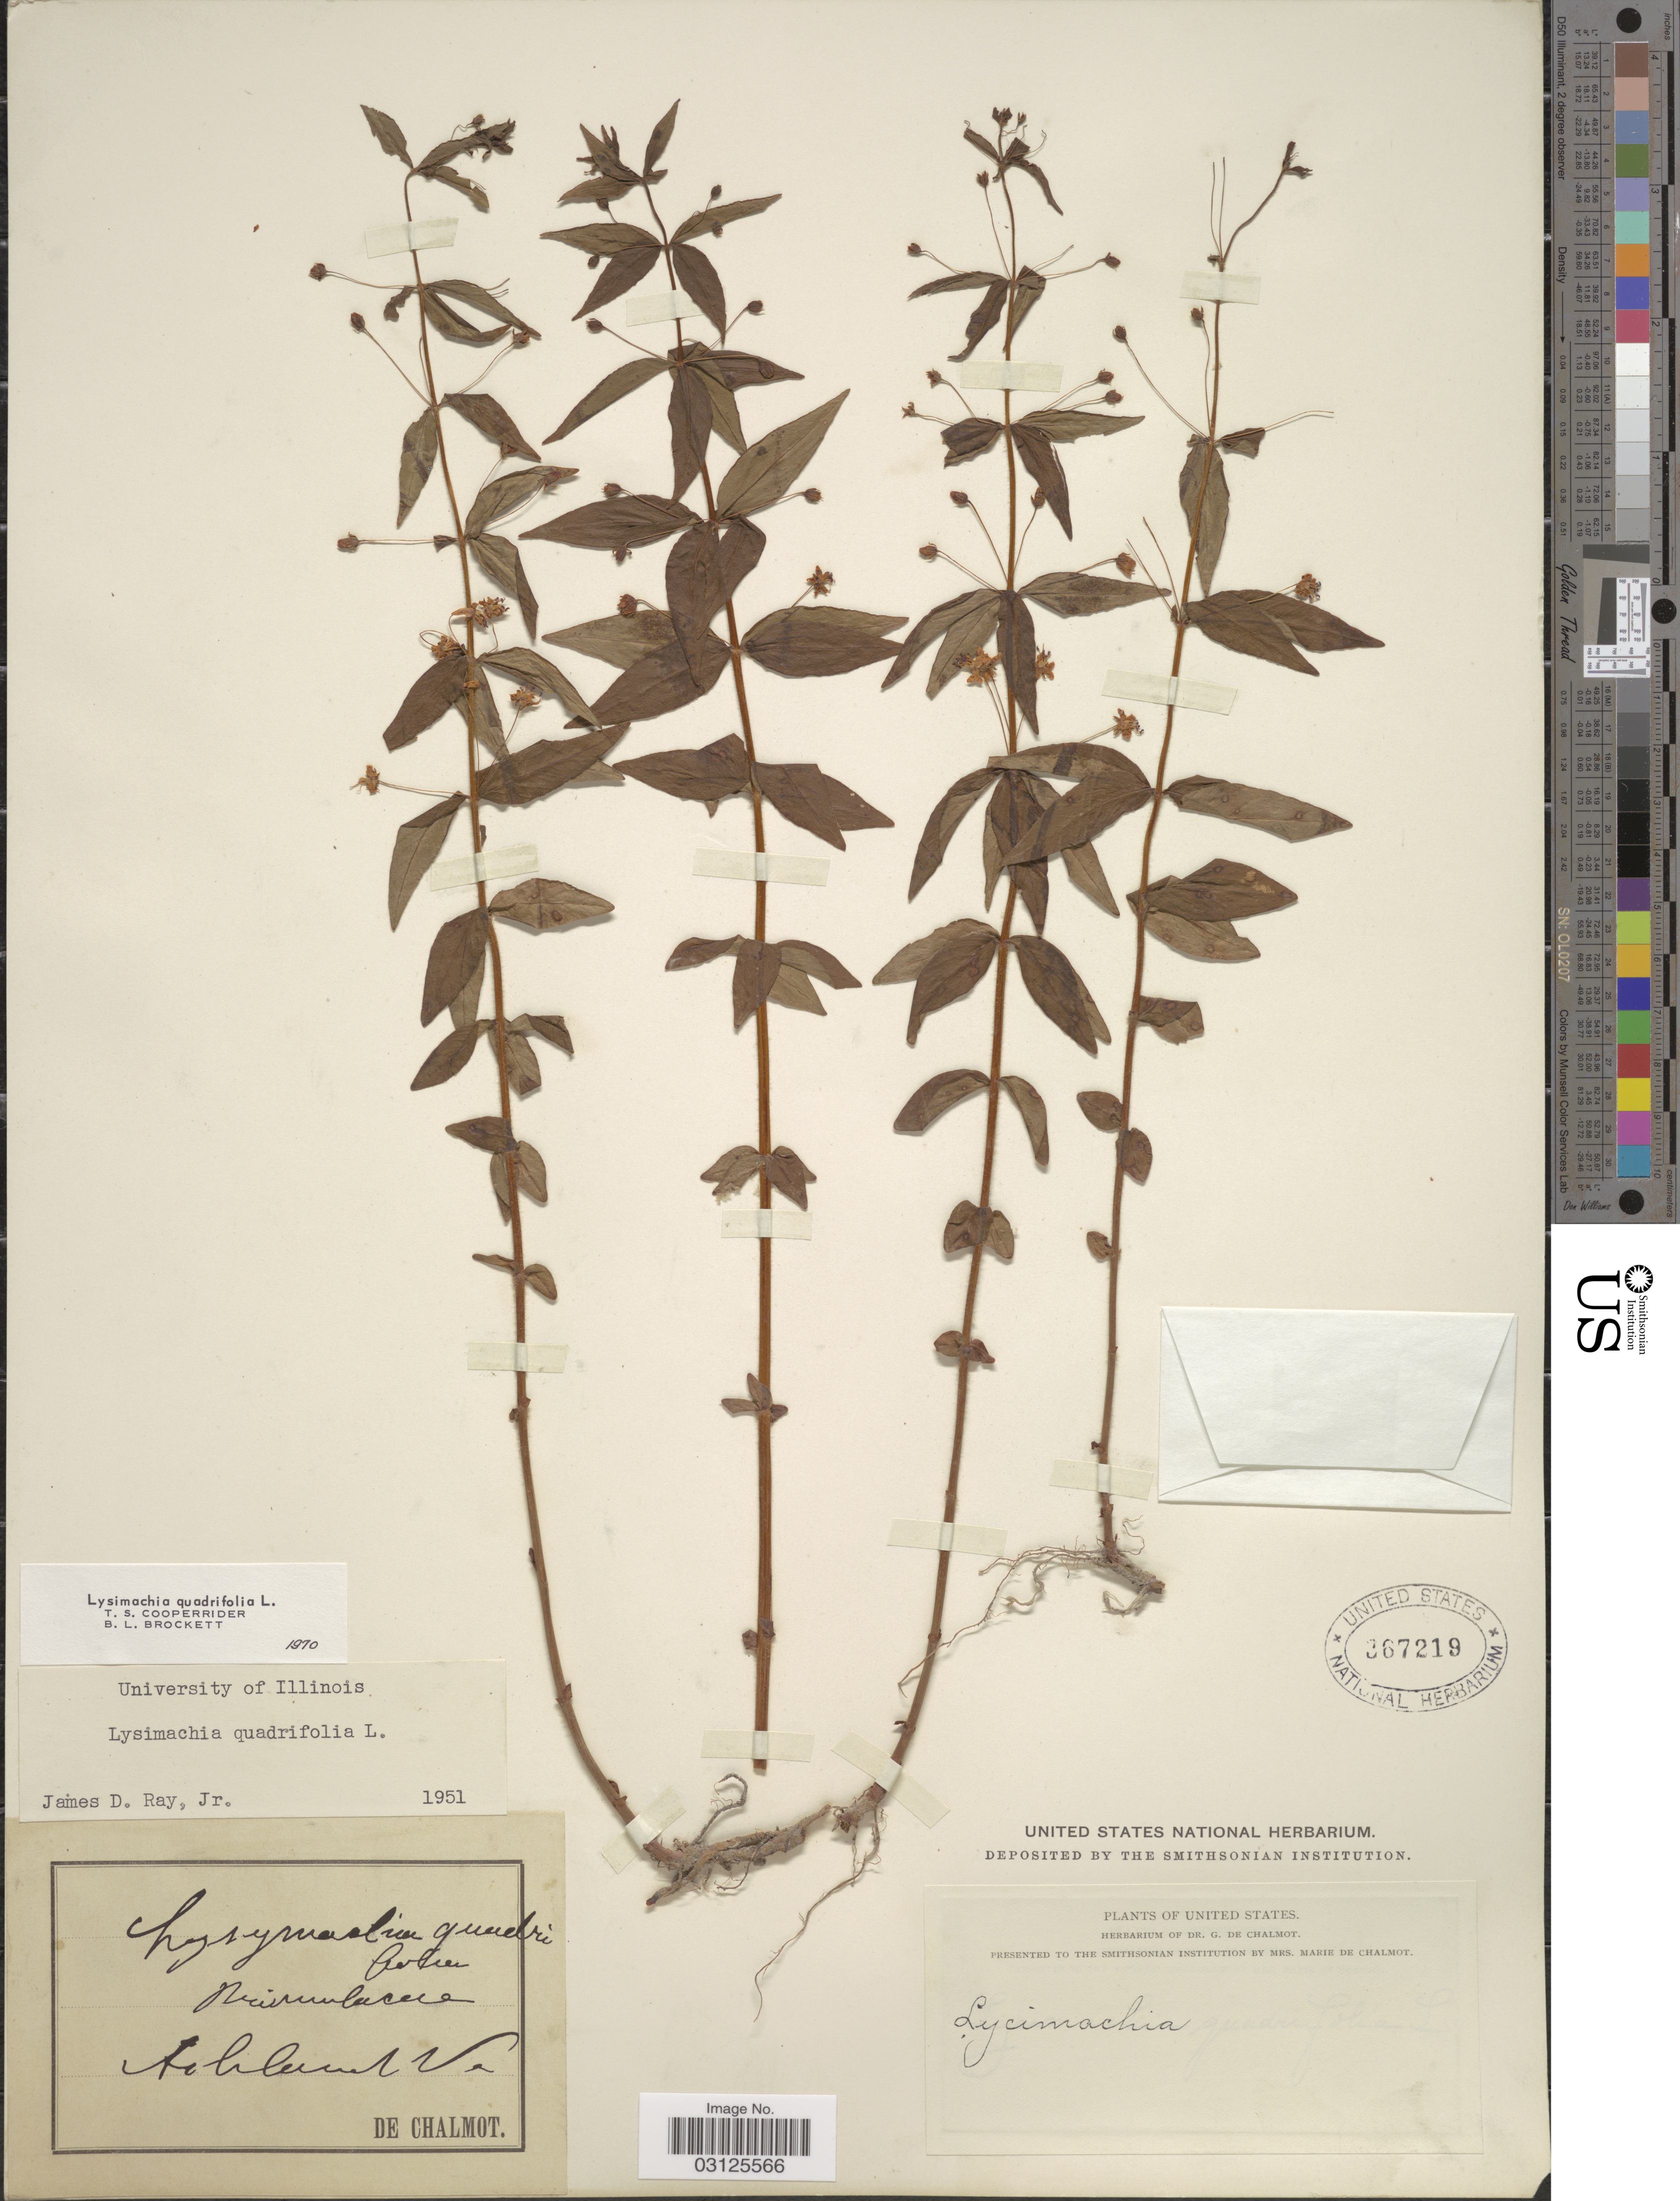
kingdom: Plantae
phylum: Tracheophyta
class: Magnoliopsida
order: Ericales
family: Primulaceae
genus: Lysimachia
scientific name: Lysimachia quadrifolia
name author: L.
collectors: G. de Chalmot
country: United States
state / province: Virginia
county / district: Hanover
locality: Ashland.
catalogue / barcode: US 367219